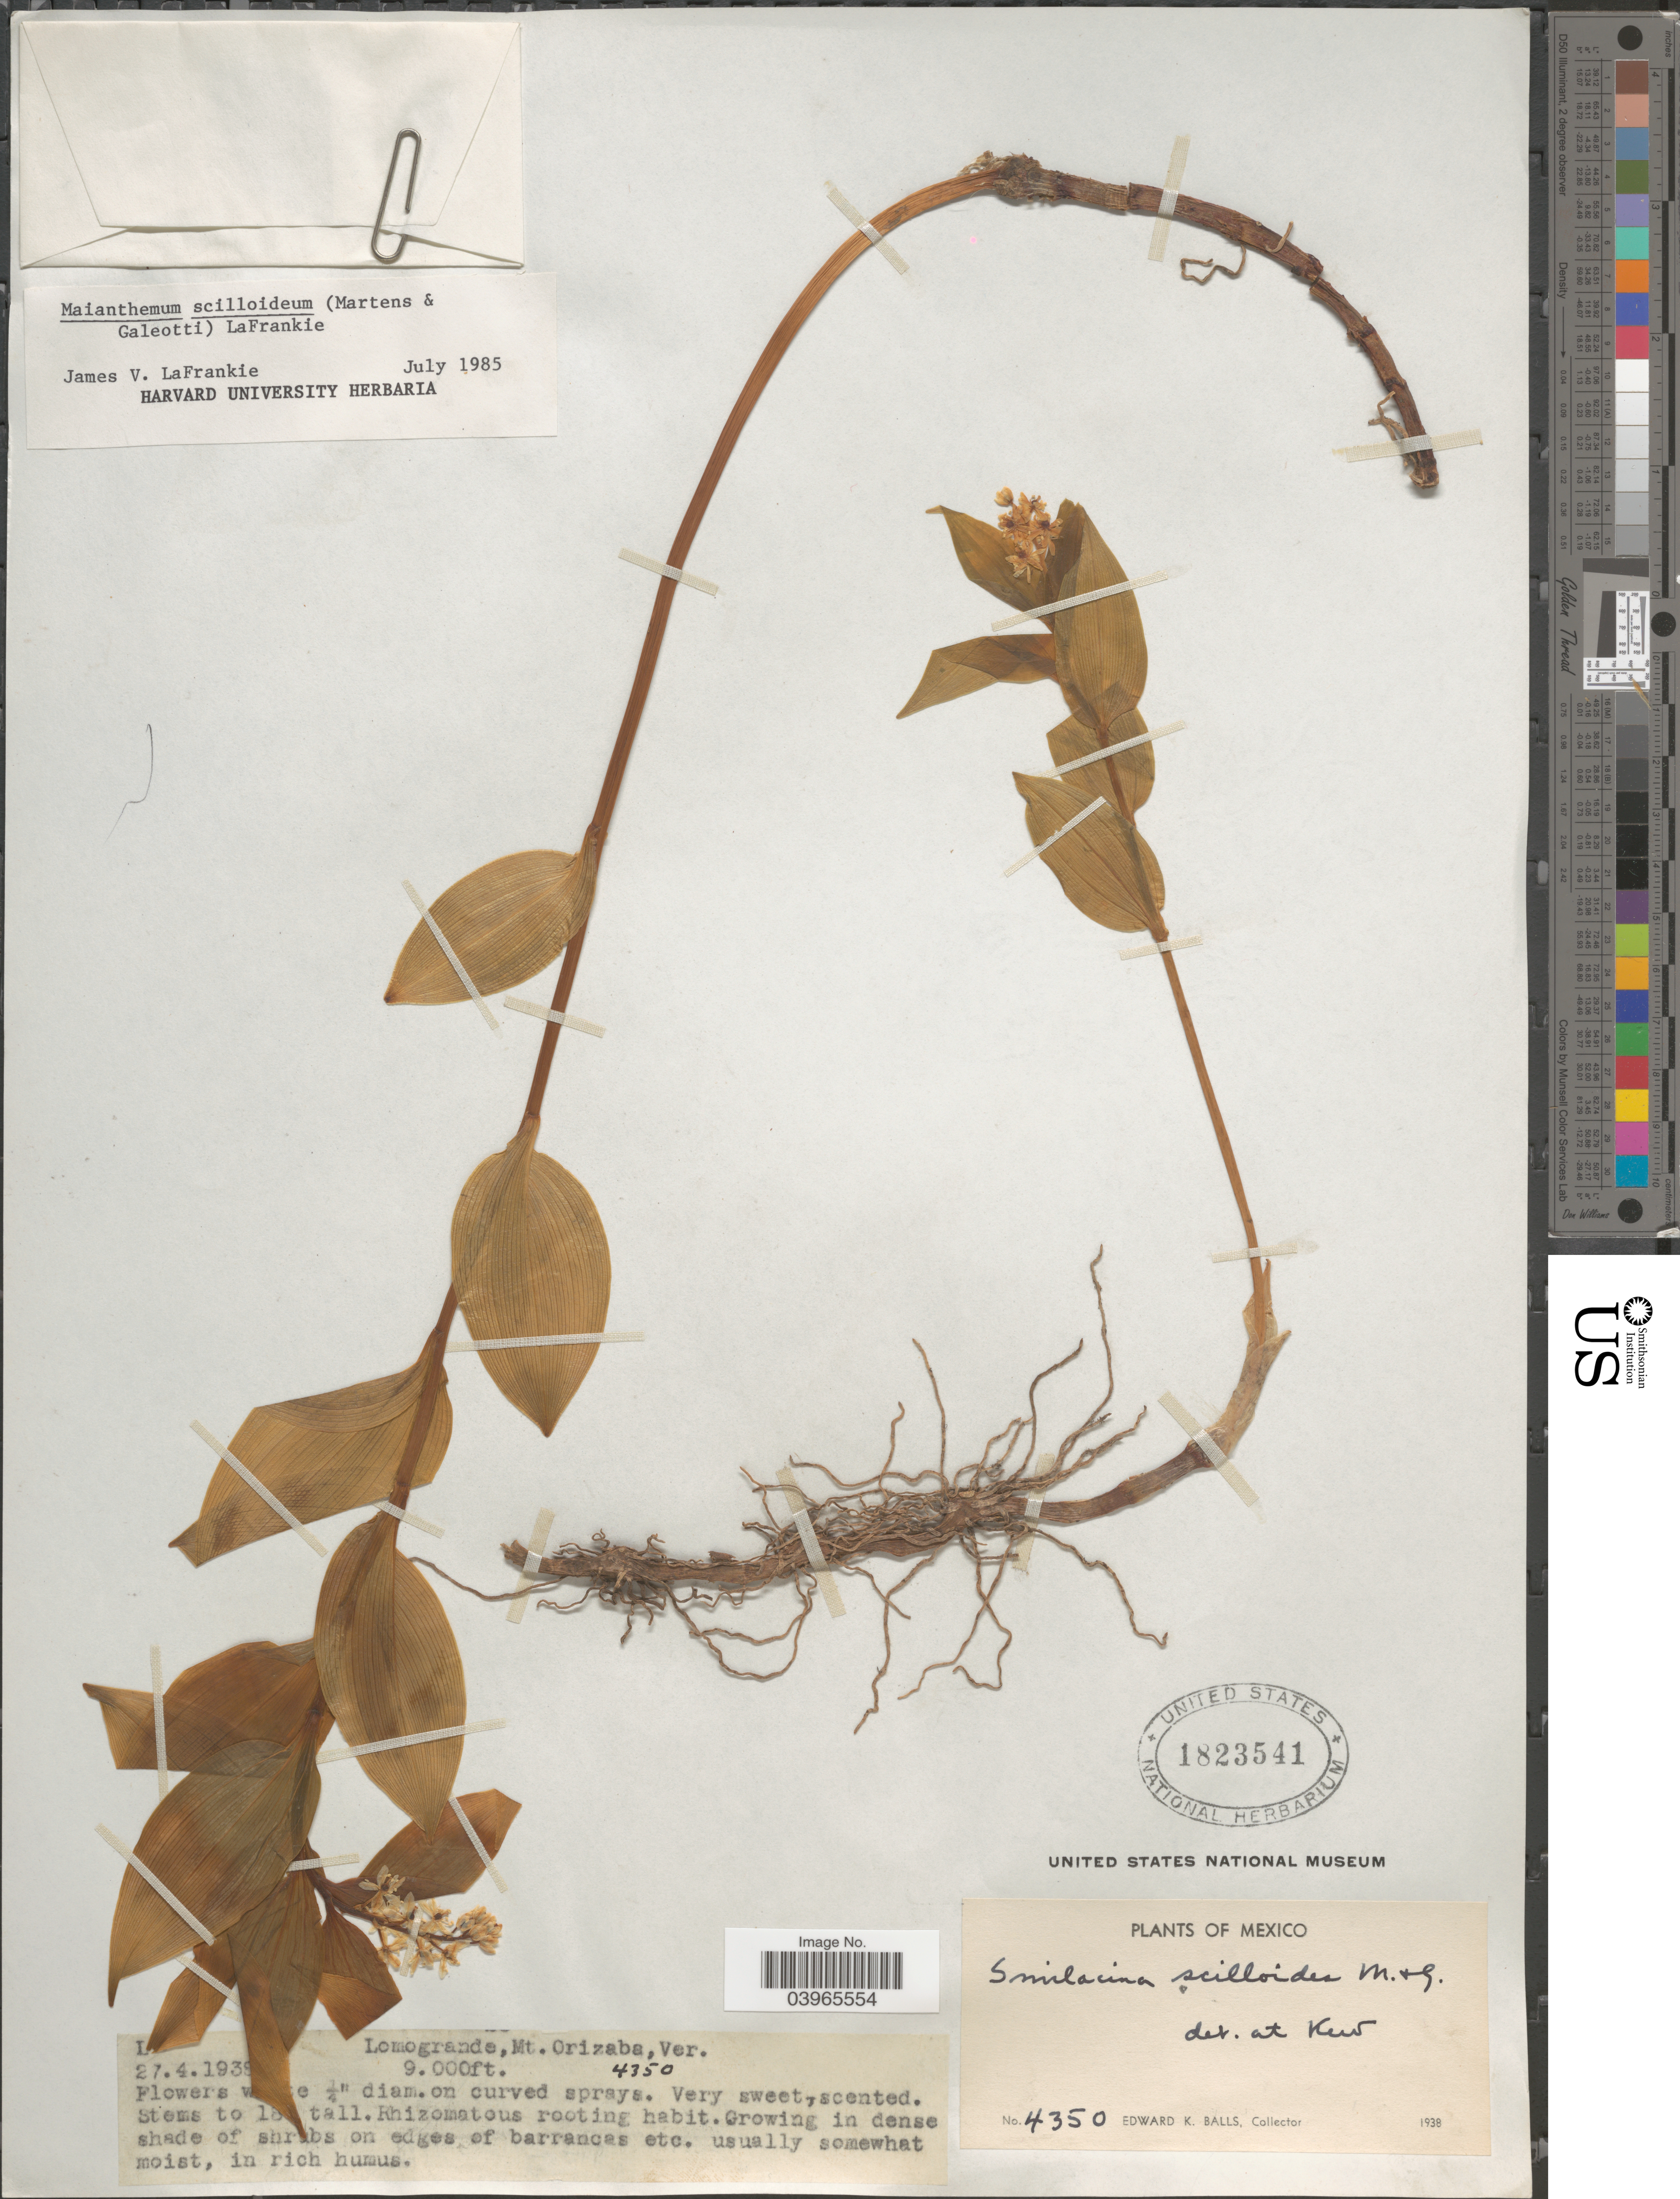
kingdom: Plantae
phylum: Tracheophyta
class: Liliopsida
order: Asparagales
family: Asparagaceae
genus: Maianthemum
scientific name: Maianthemum scilloideum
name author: (M. Martens & Galeotti) LaFrankie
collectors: E. K. Balls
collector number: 4350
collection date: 1938-04-27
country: Mexico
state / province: Veracruz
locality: Lomogrande, Mt. Orizaba, Ver.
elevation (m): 2743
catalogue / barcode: US 1823541